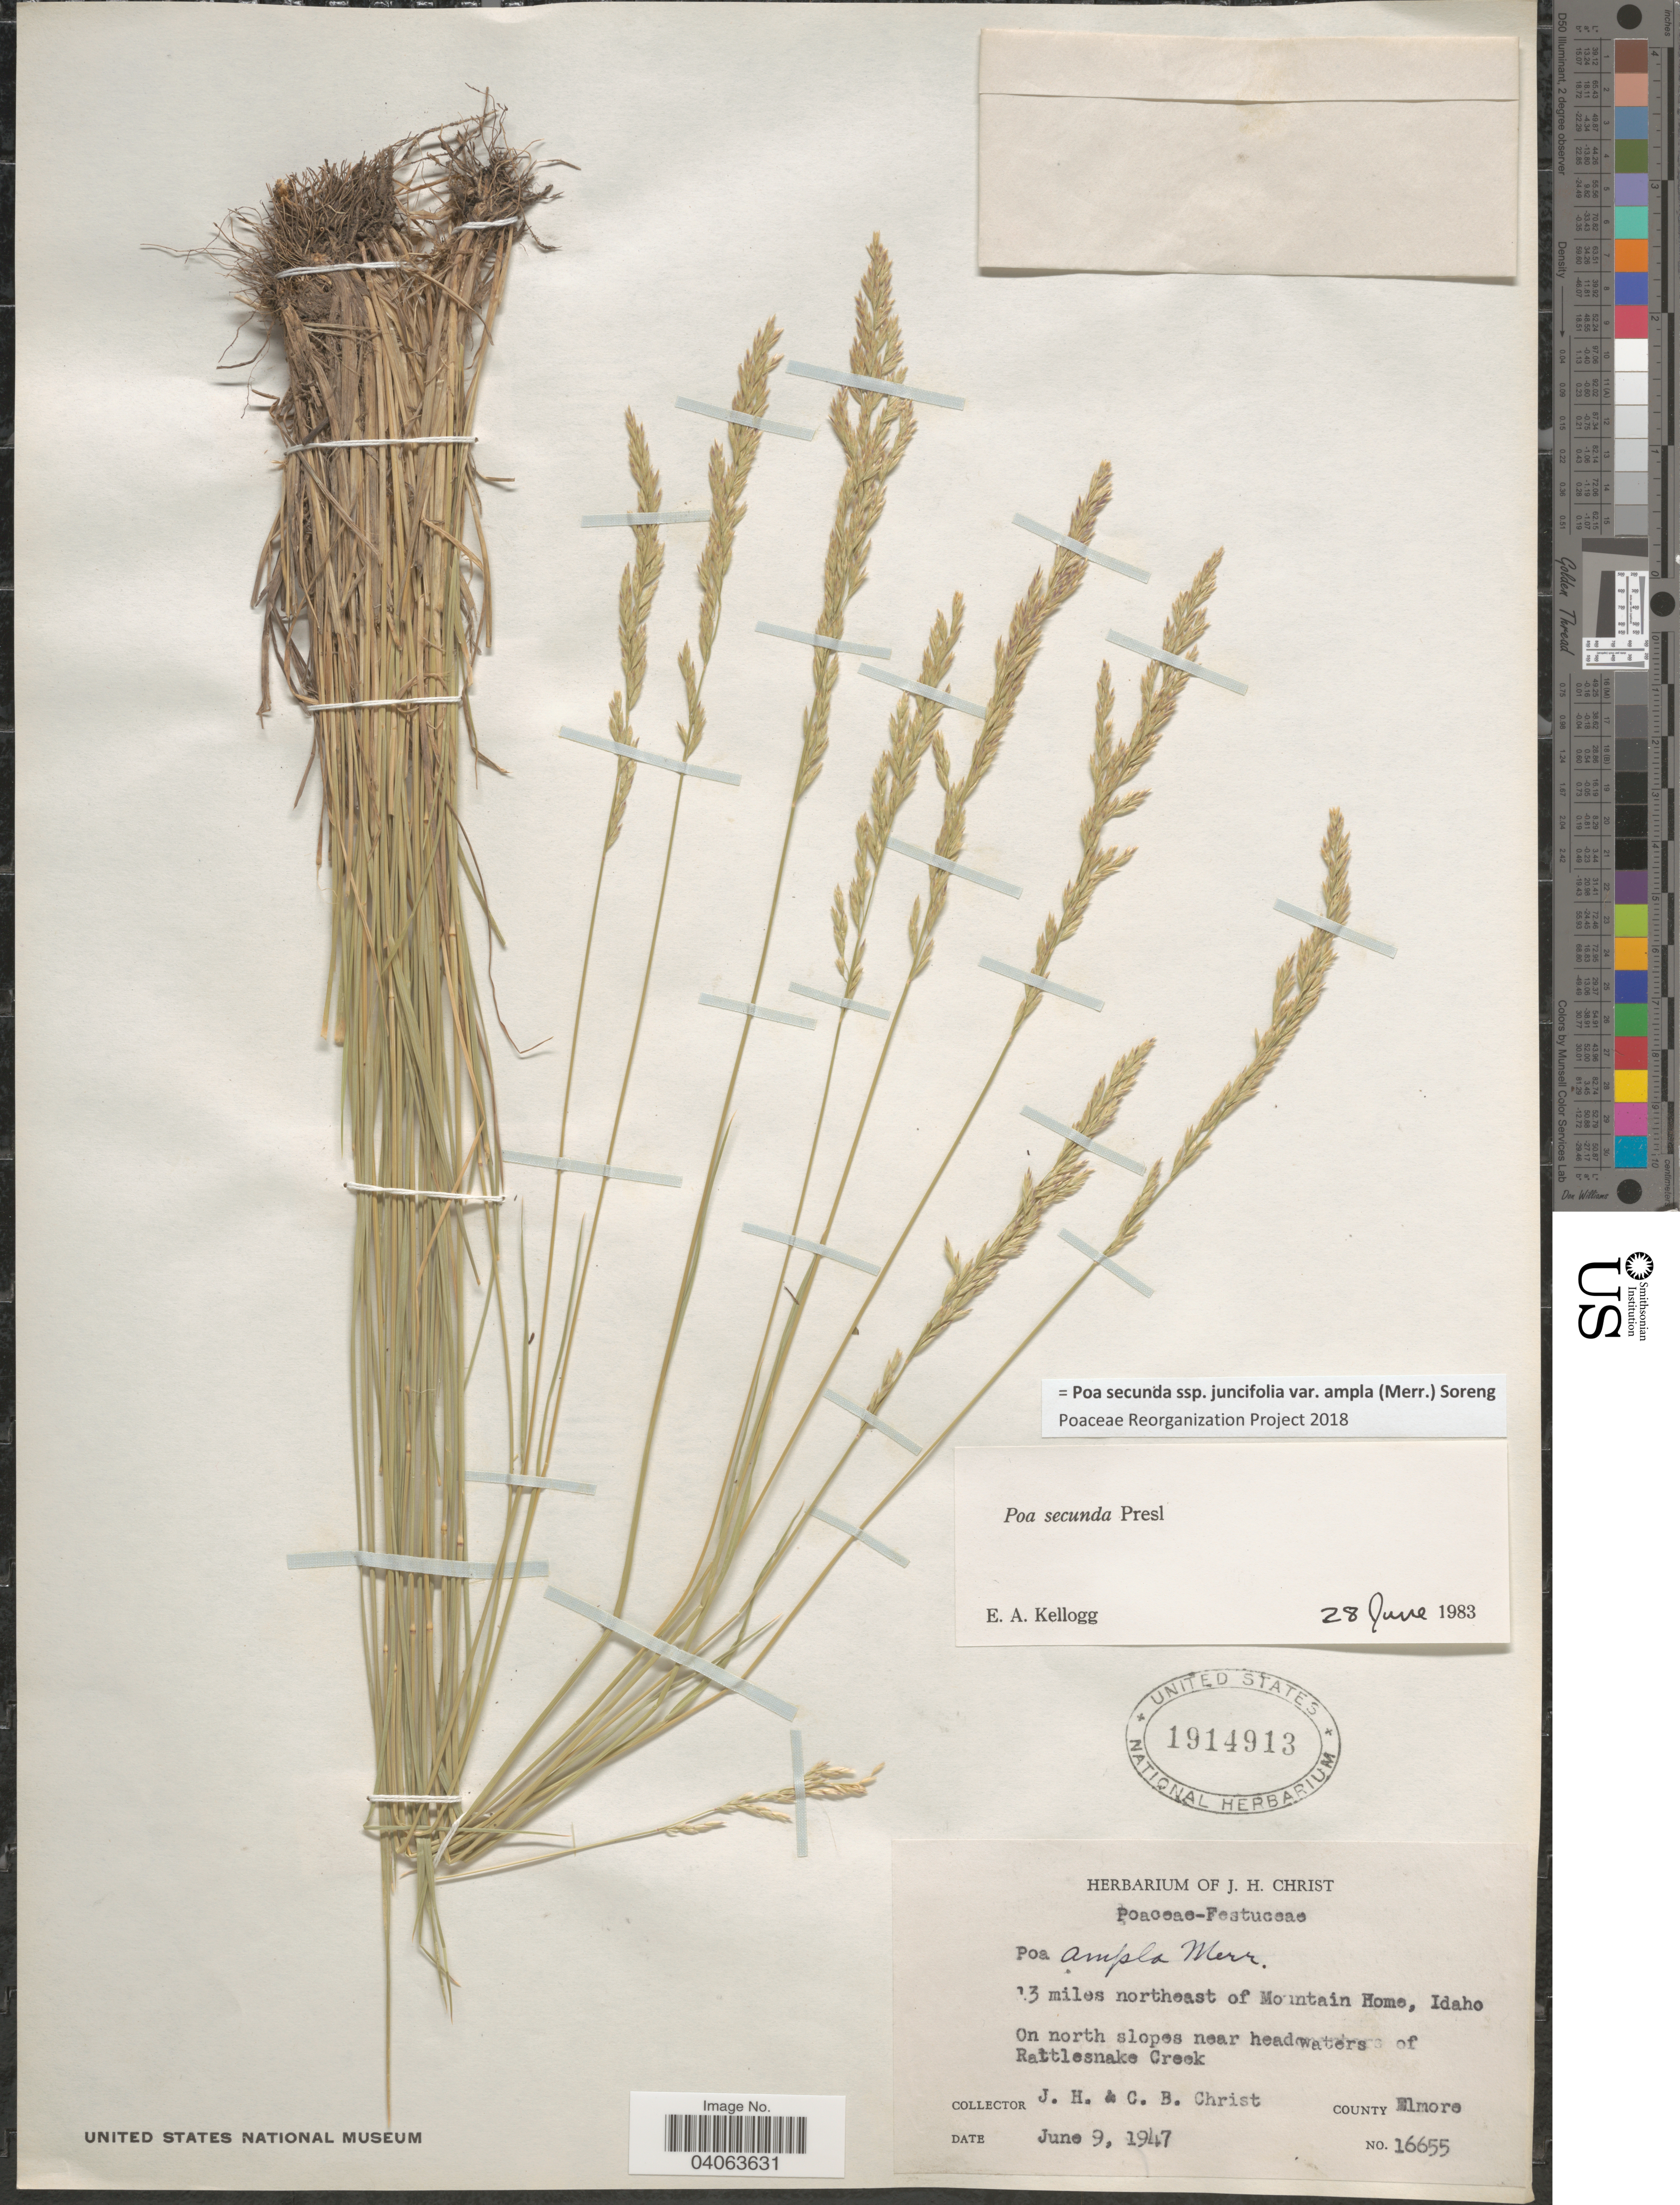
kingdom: Plantae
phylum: Tracheophyta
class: Liliopsida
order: Poales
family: Poaceae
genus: Poa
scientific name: Poa secunda subsp. juncifolia var. ampla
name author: (Merr.) Soreng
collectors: J. H. Christ & C. Christ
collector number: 16655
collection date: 1947-06-09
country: United States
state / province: Idaho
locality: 13 miles northeast of Mountain Home. On north slopes near headwaters of Rattlesnake Creek. County Elmore.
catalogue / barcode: US 1914913